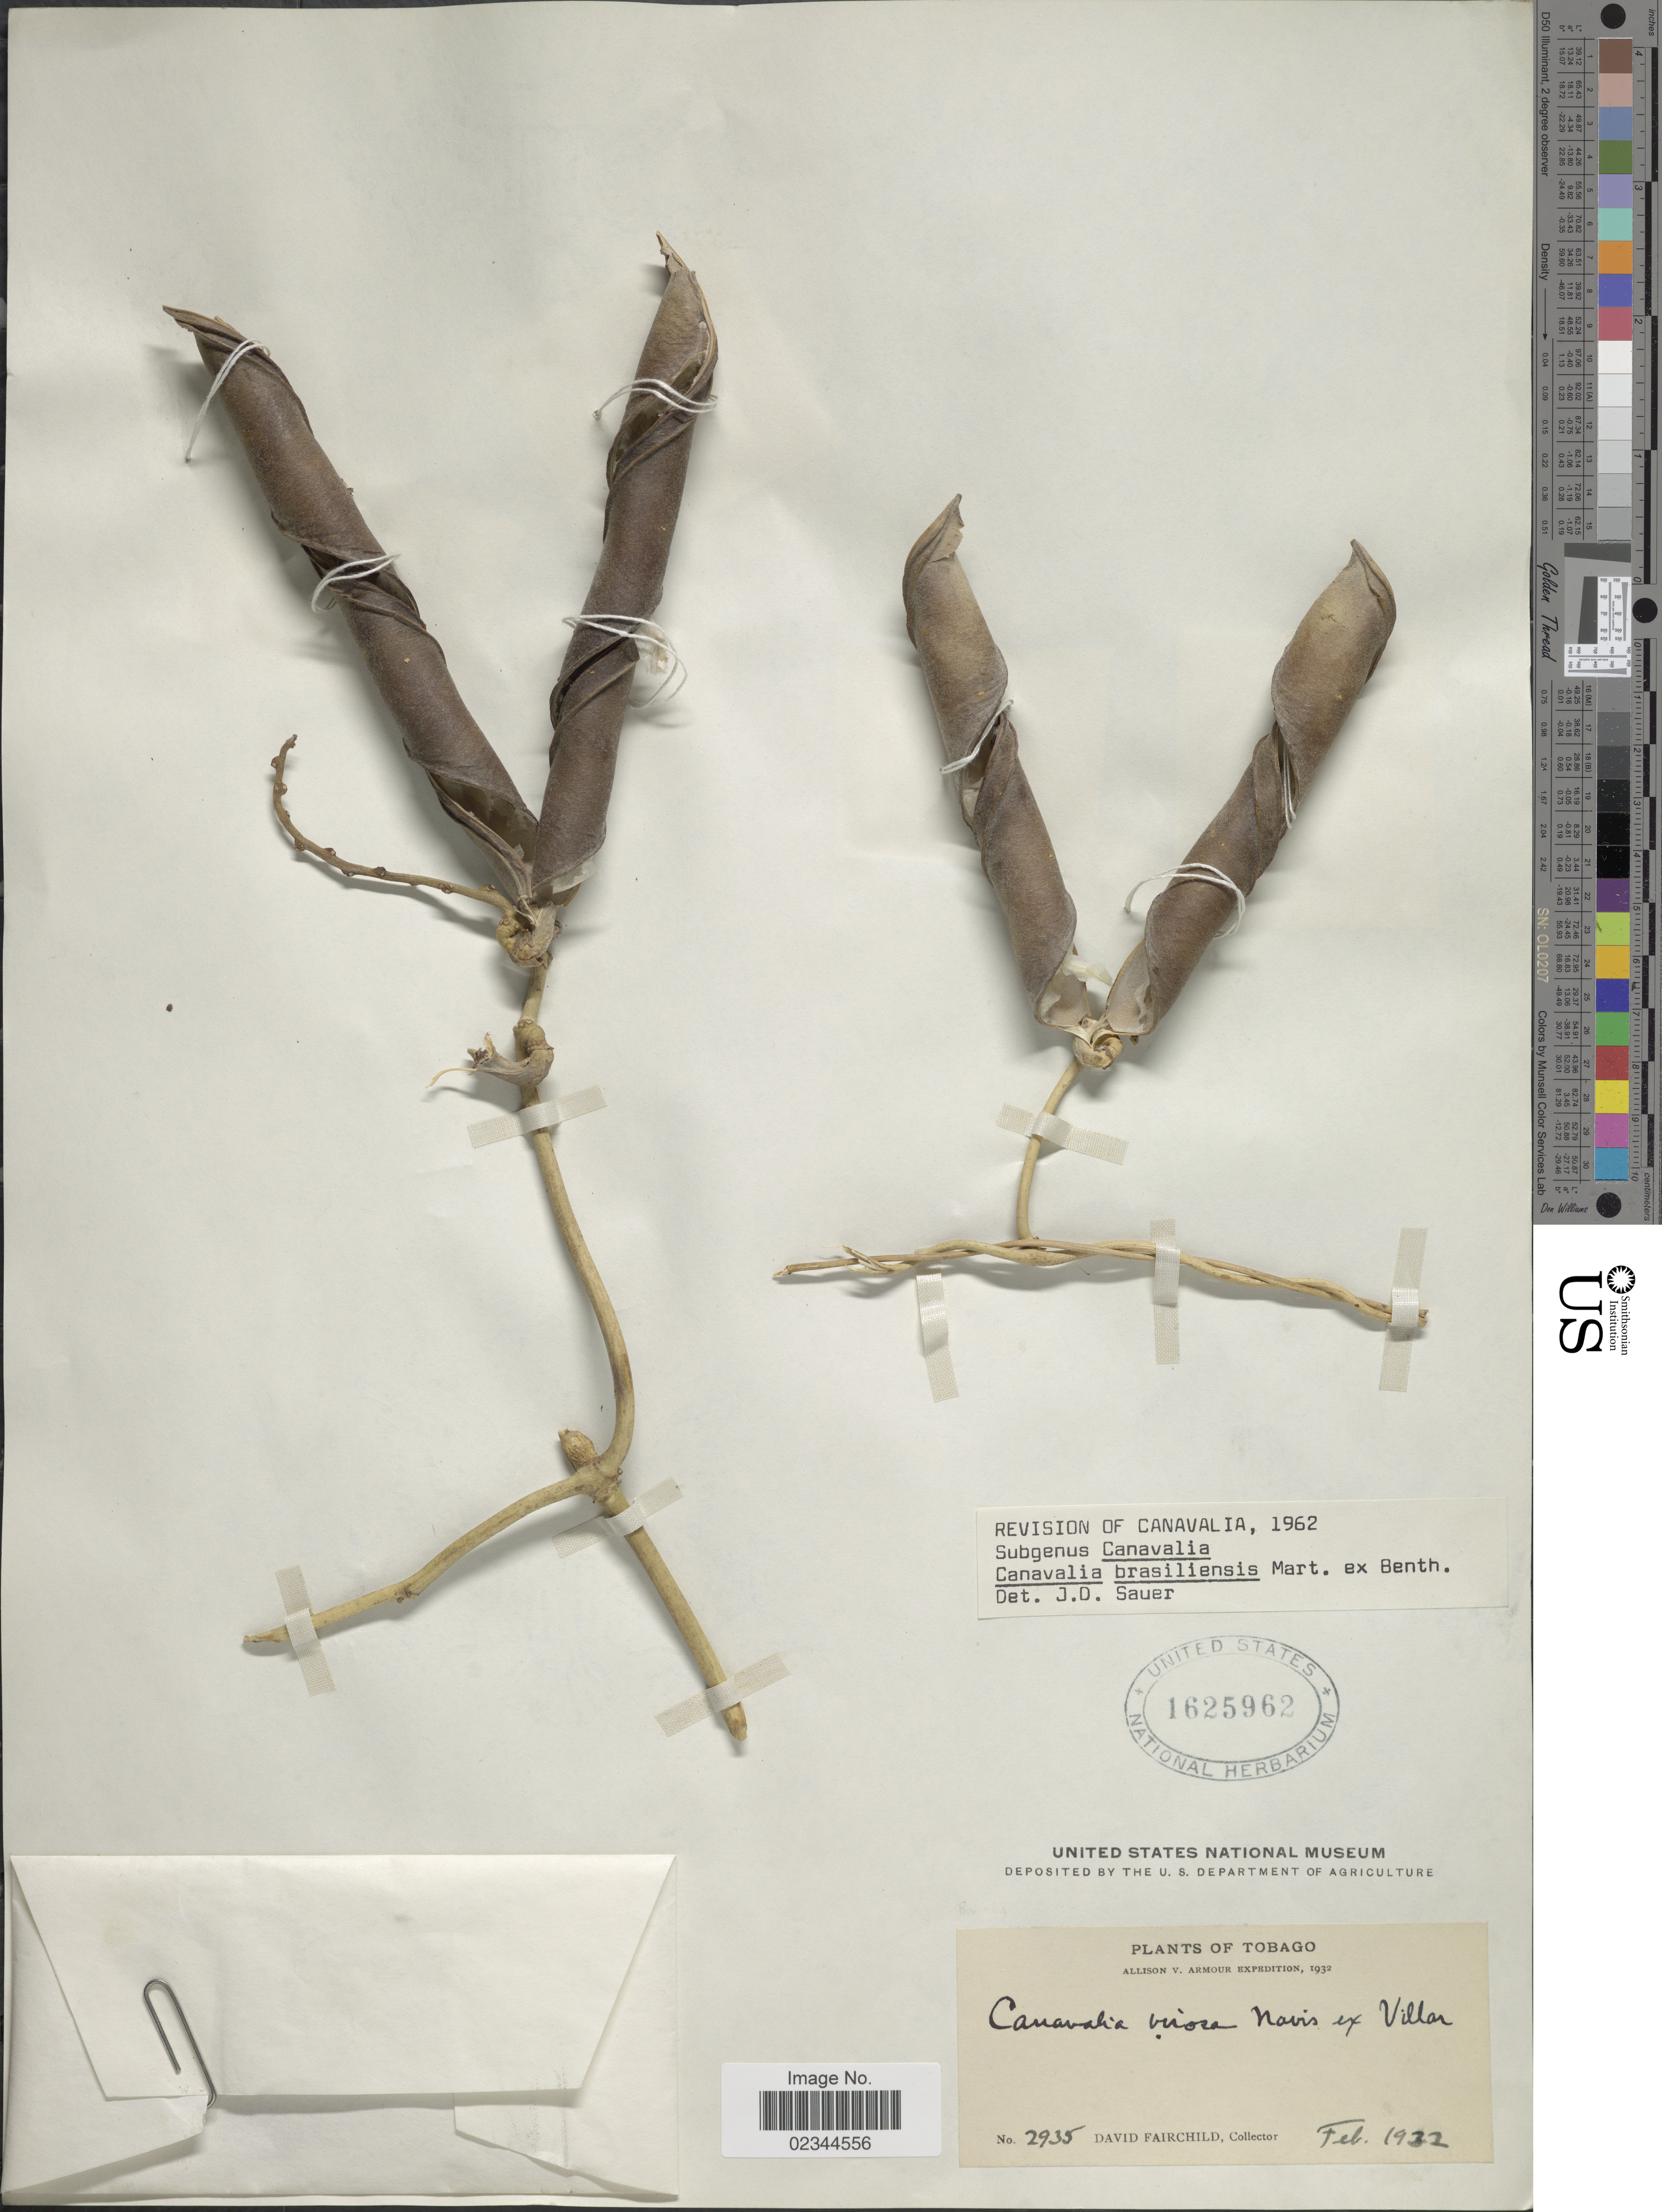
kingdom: Plantae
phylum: Tracheophyta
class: Magnoliopsida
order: Fabales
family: Fabaceae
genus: Canavalia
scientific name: Canavalia brasiliensis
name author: Mart. ex Benth.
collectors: D. Fairchild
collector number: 2935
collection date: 1932-02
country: Trinidad and Tobago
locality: Tobago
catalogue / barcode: US 1625962